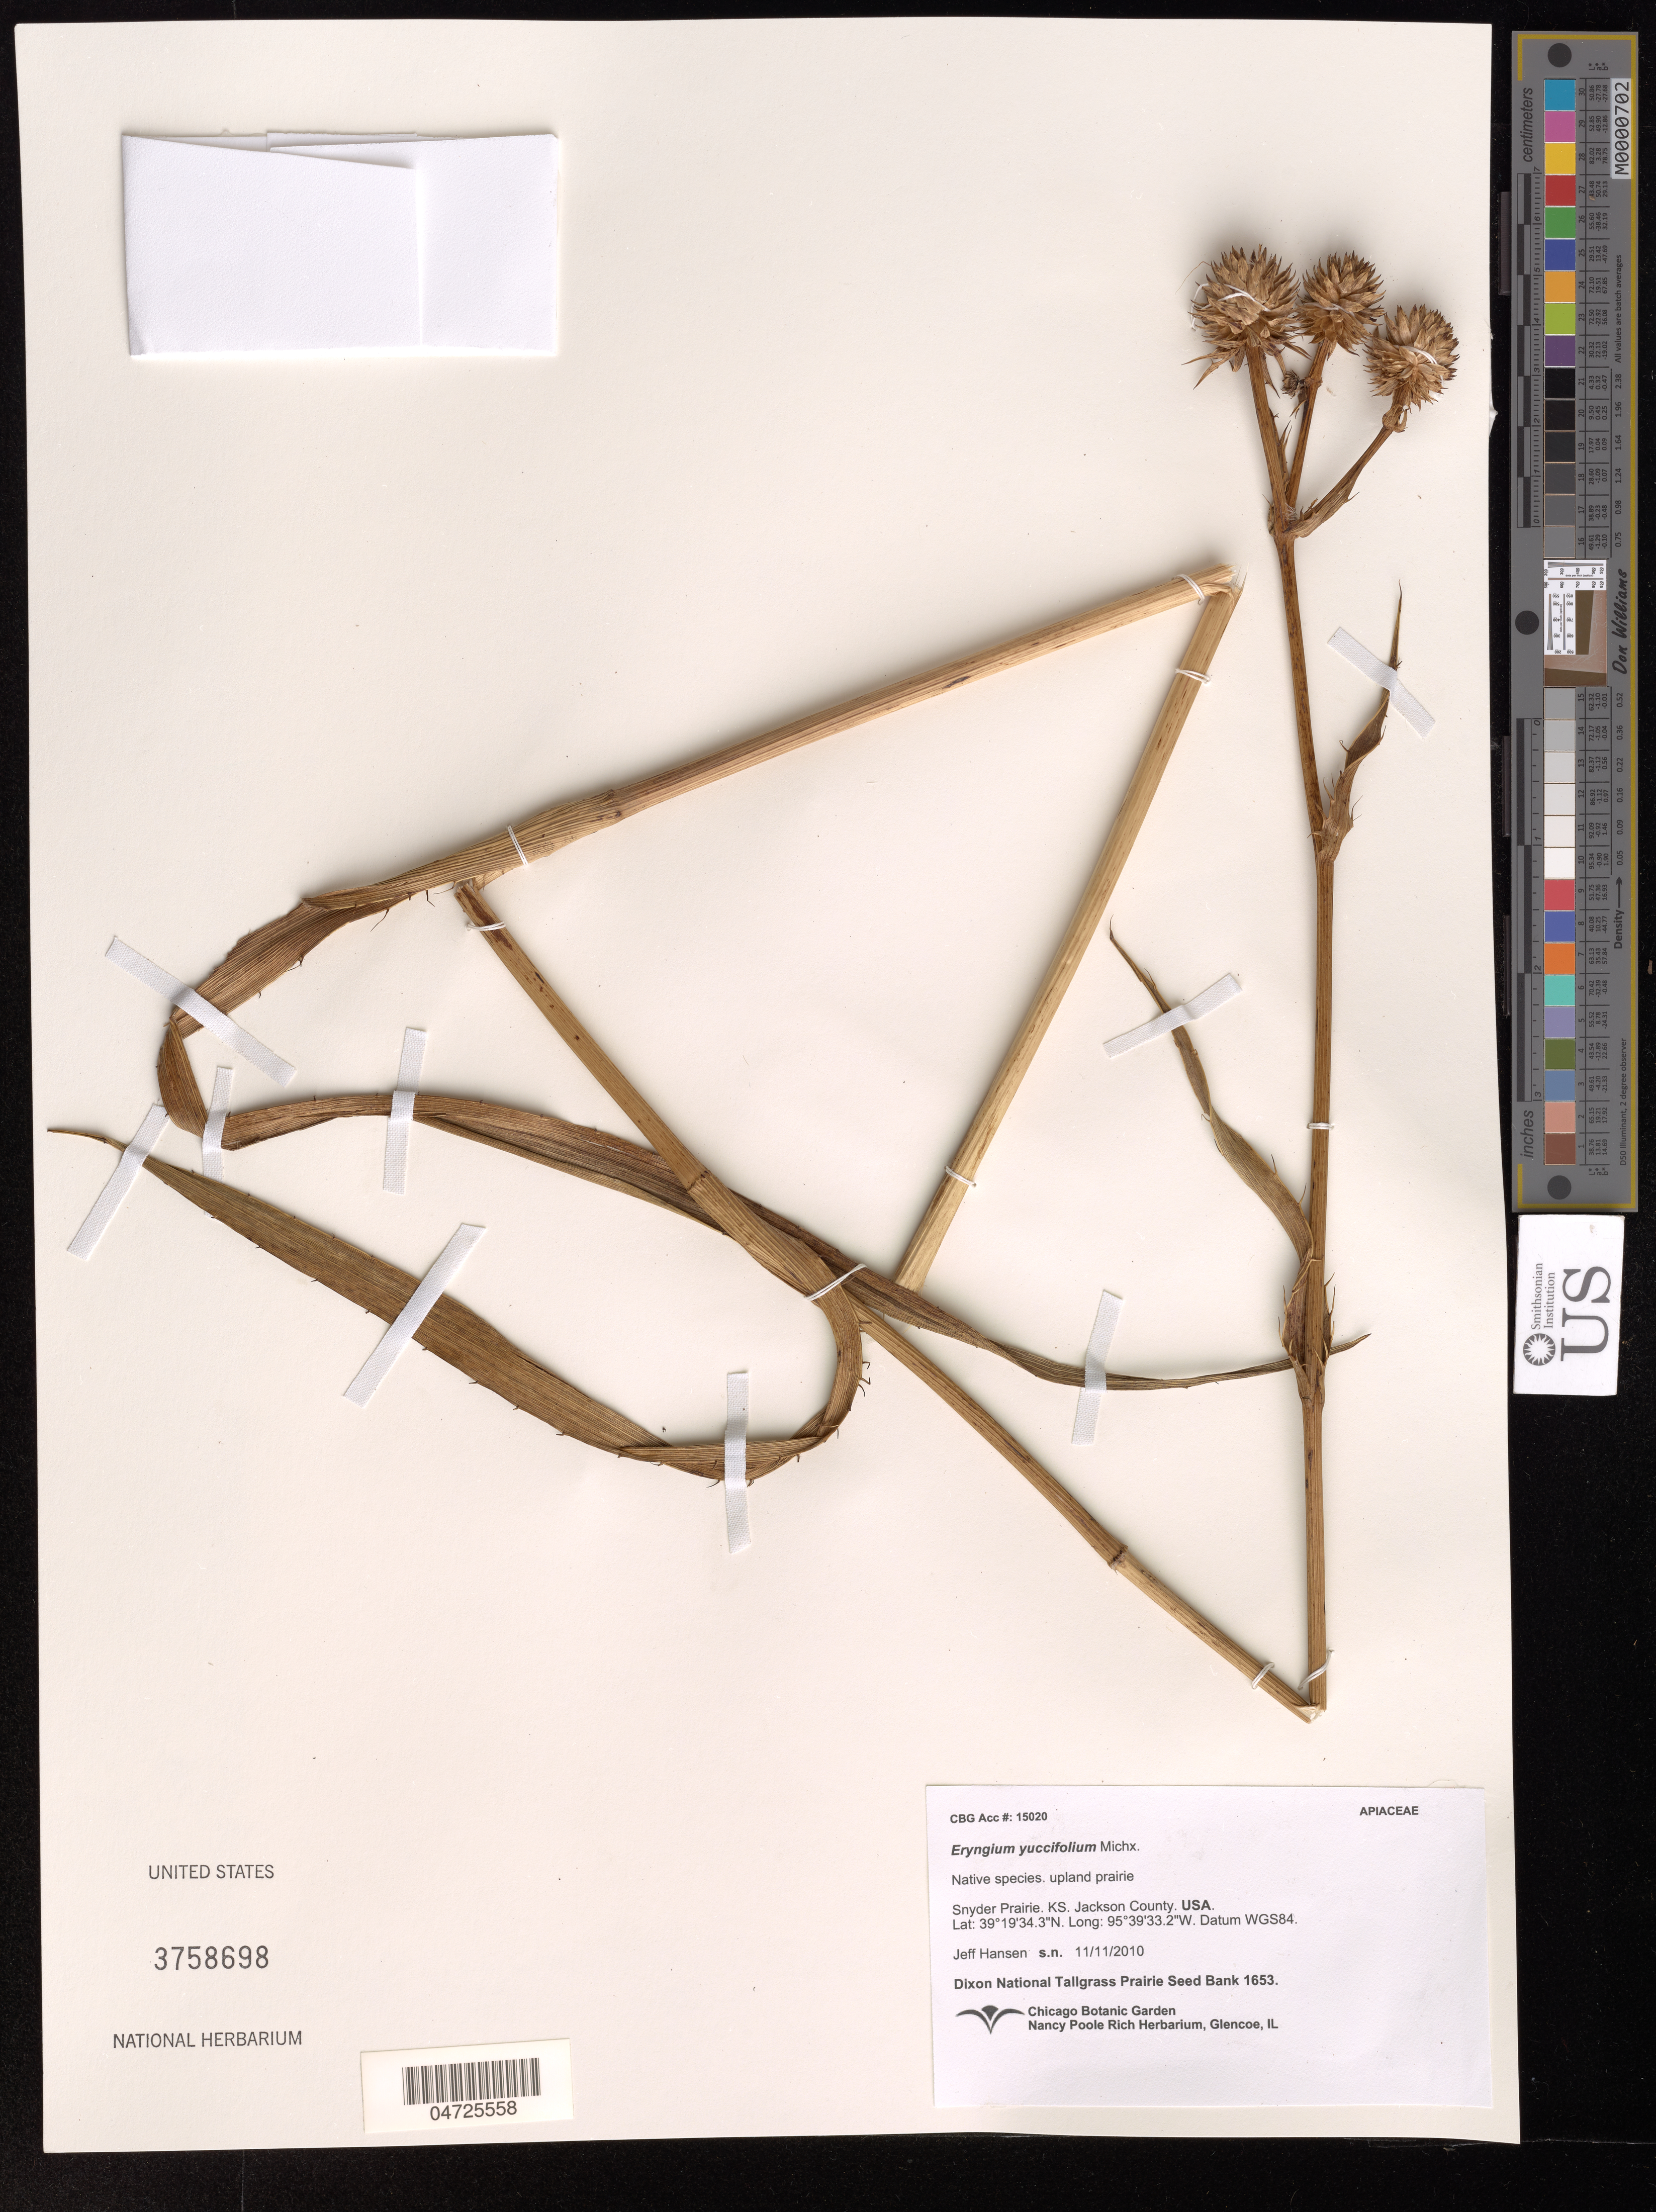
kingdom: Plantae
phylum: Tracheophyta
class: Magnoliopsida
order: Apiales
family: Apiaceae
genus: Eryngium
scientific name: Eryngium yuccifolium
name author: Michx.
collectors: J. Hansen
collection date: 2010-11-11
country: United States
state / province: Kansas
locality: Snyder Prairie. Jackson County. Datum WGS84.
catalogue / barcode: US 3758698